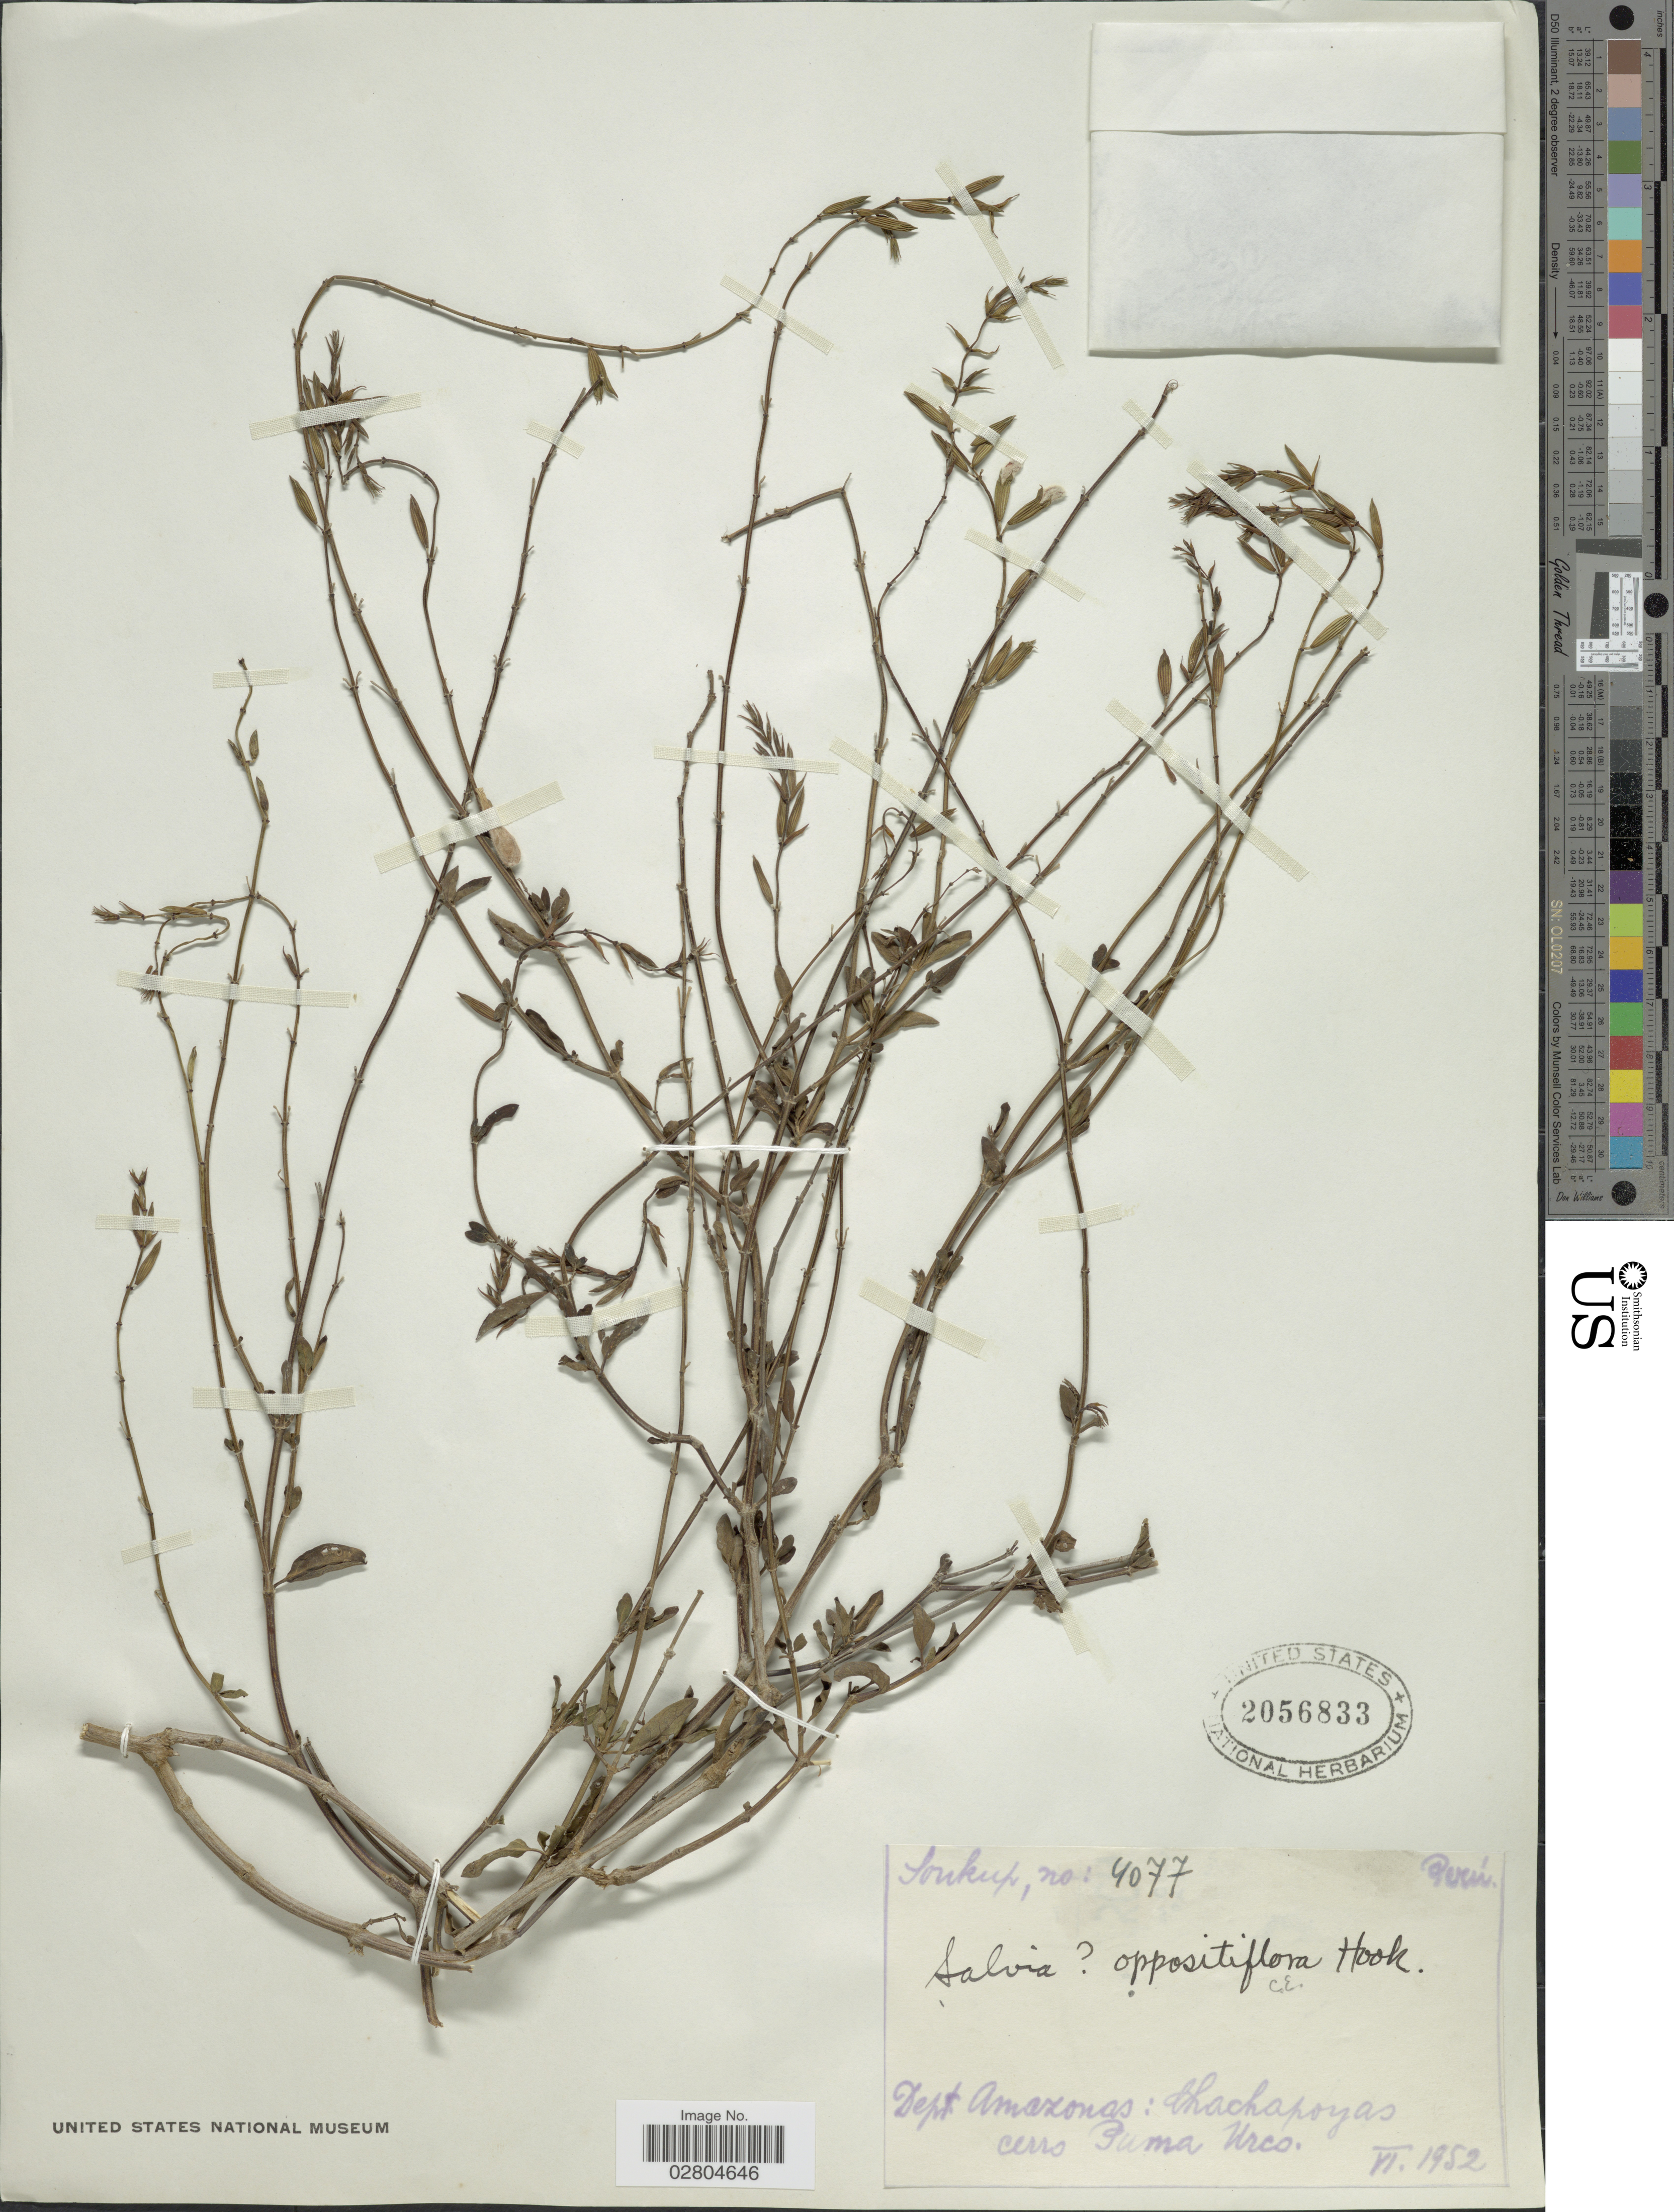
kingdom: Plantae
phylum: Tracheophyta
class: Magnoliopsida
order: Lamiales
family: Lamiaceae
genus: Salvia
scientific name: Salvia oppositiflora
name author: Ruiz & Pav.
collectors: J. Soukup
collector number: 4077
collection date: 1952-06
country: Peru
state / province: Amazonas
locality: Dept. Amazonas: Chachapoyas cerro Puma Urco.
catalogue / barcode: US 2056833